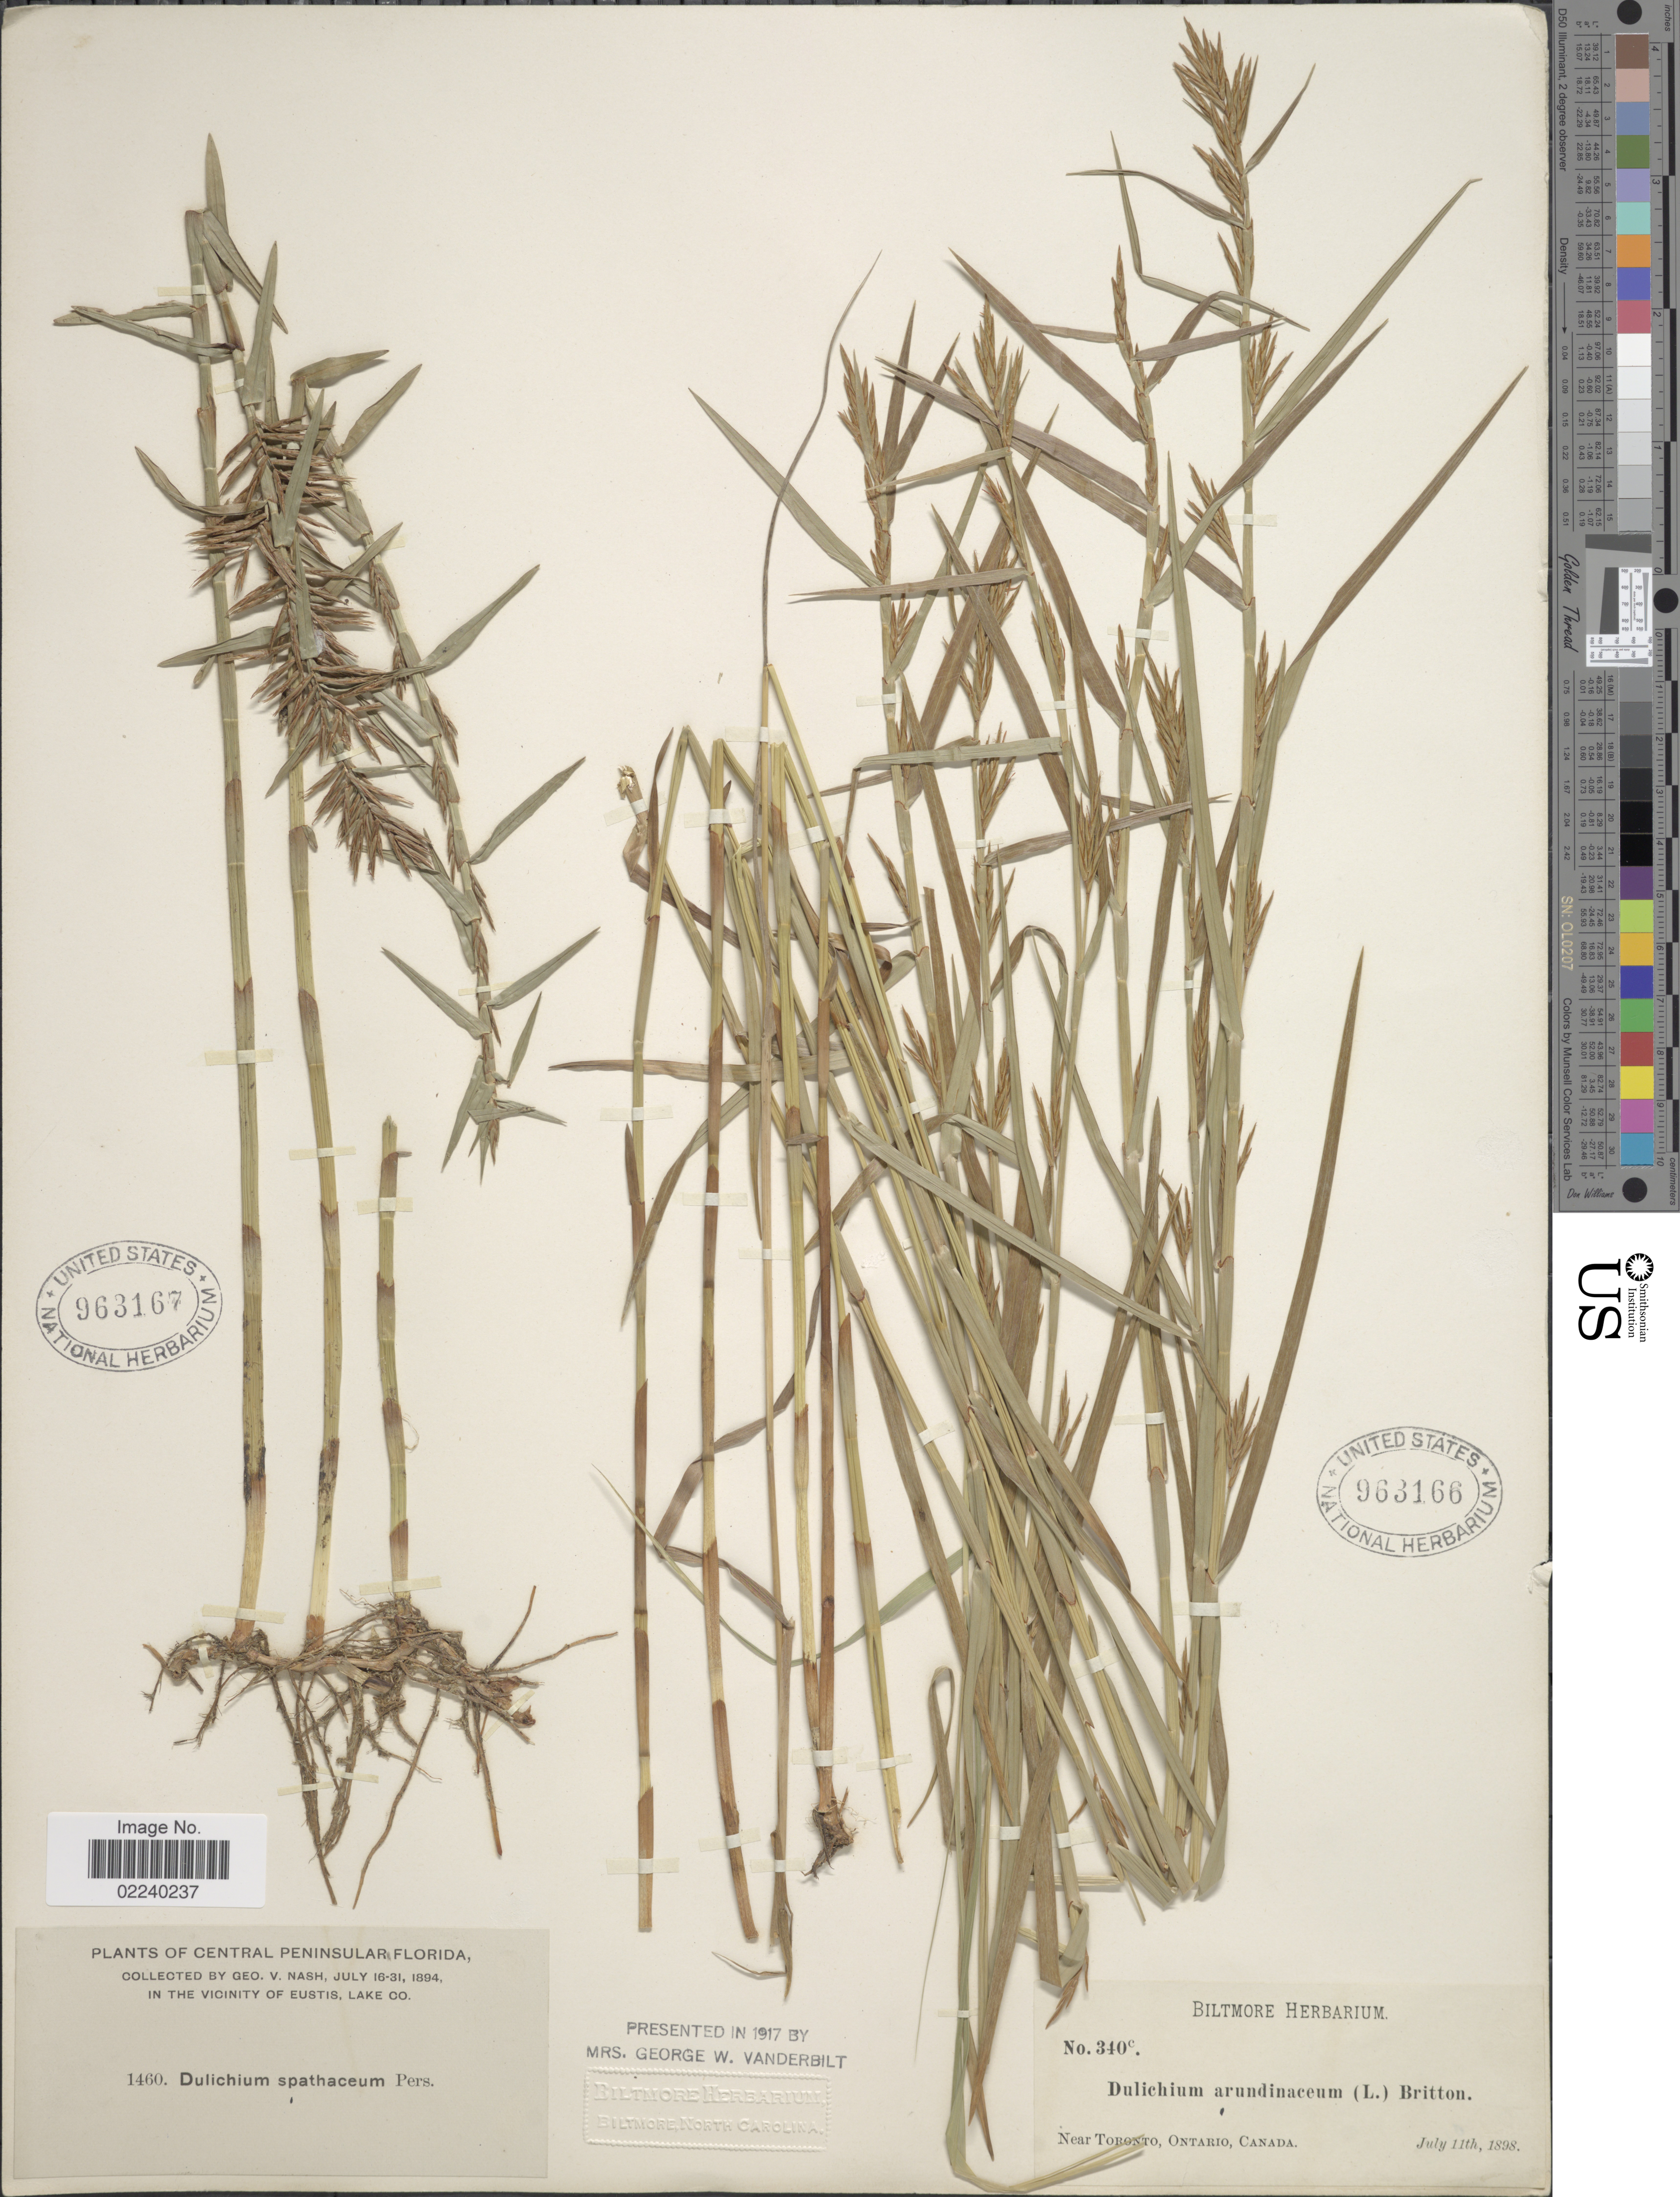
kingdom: Plantae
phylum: Tracheophyta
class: Liliopsida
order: Poales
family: Cyperaceae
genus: Dulichium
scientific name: Dulichium arundinaceum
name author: (L.) Britton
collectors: ex herb. Biltmore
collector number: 340c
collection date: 1898-07-11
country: Canada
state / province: Ontario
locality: Near Toronto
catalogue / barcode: US 963166-2